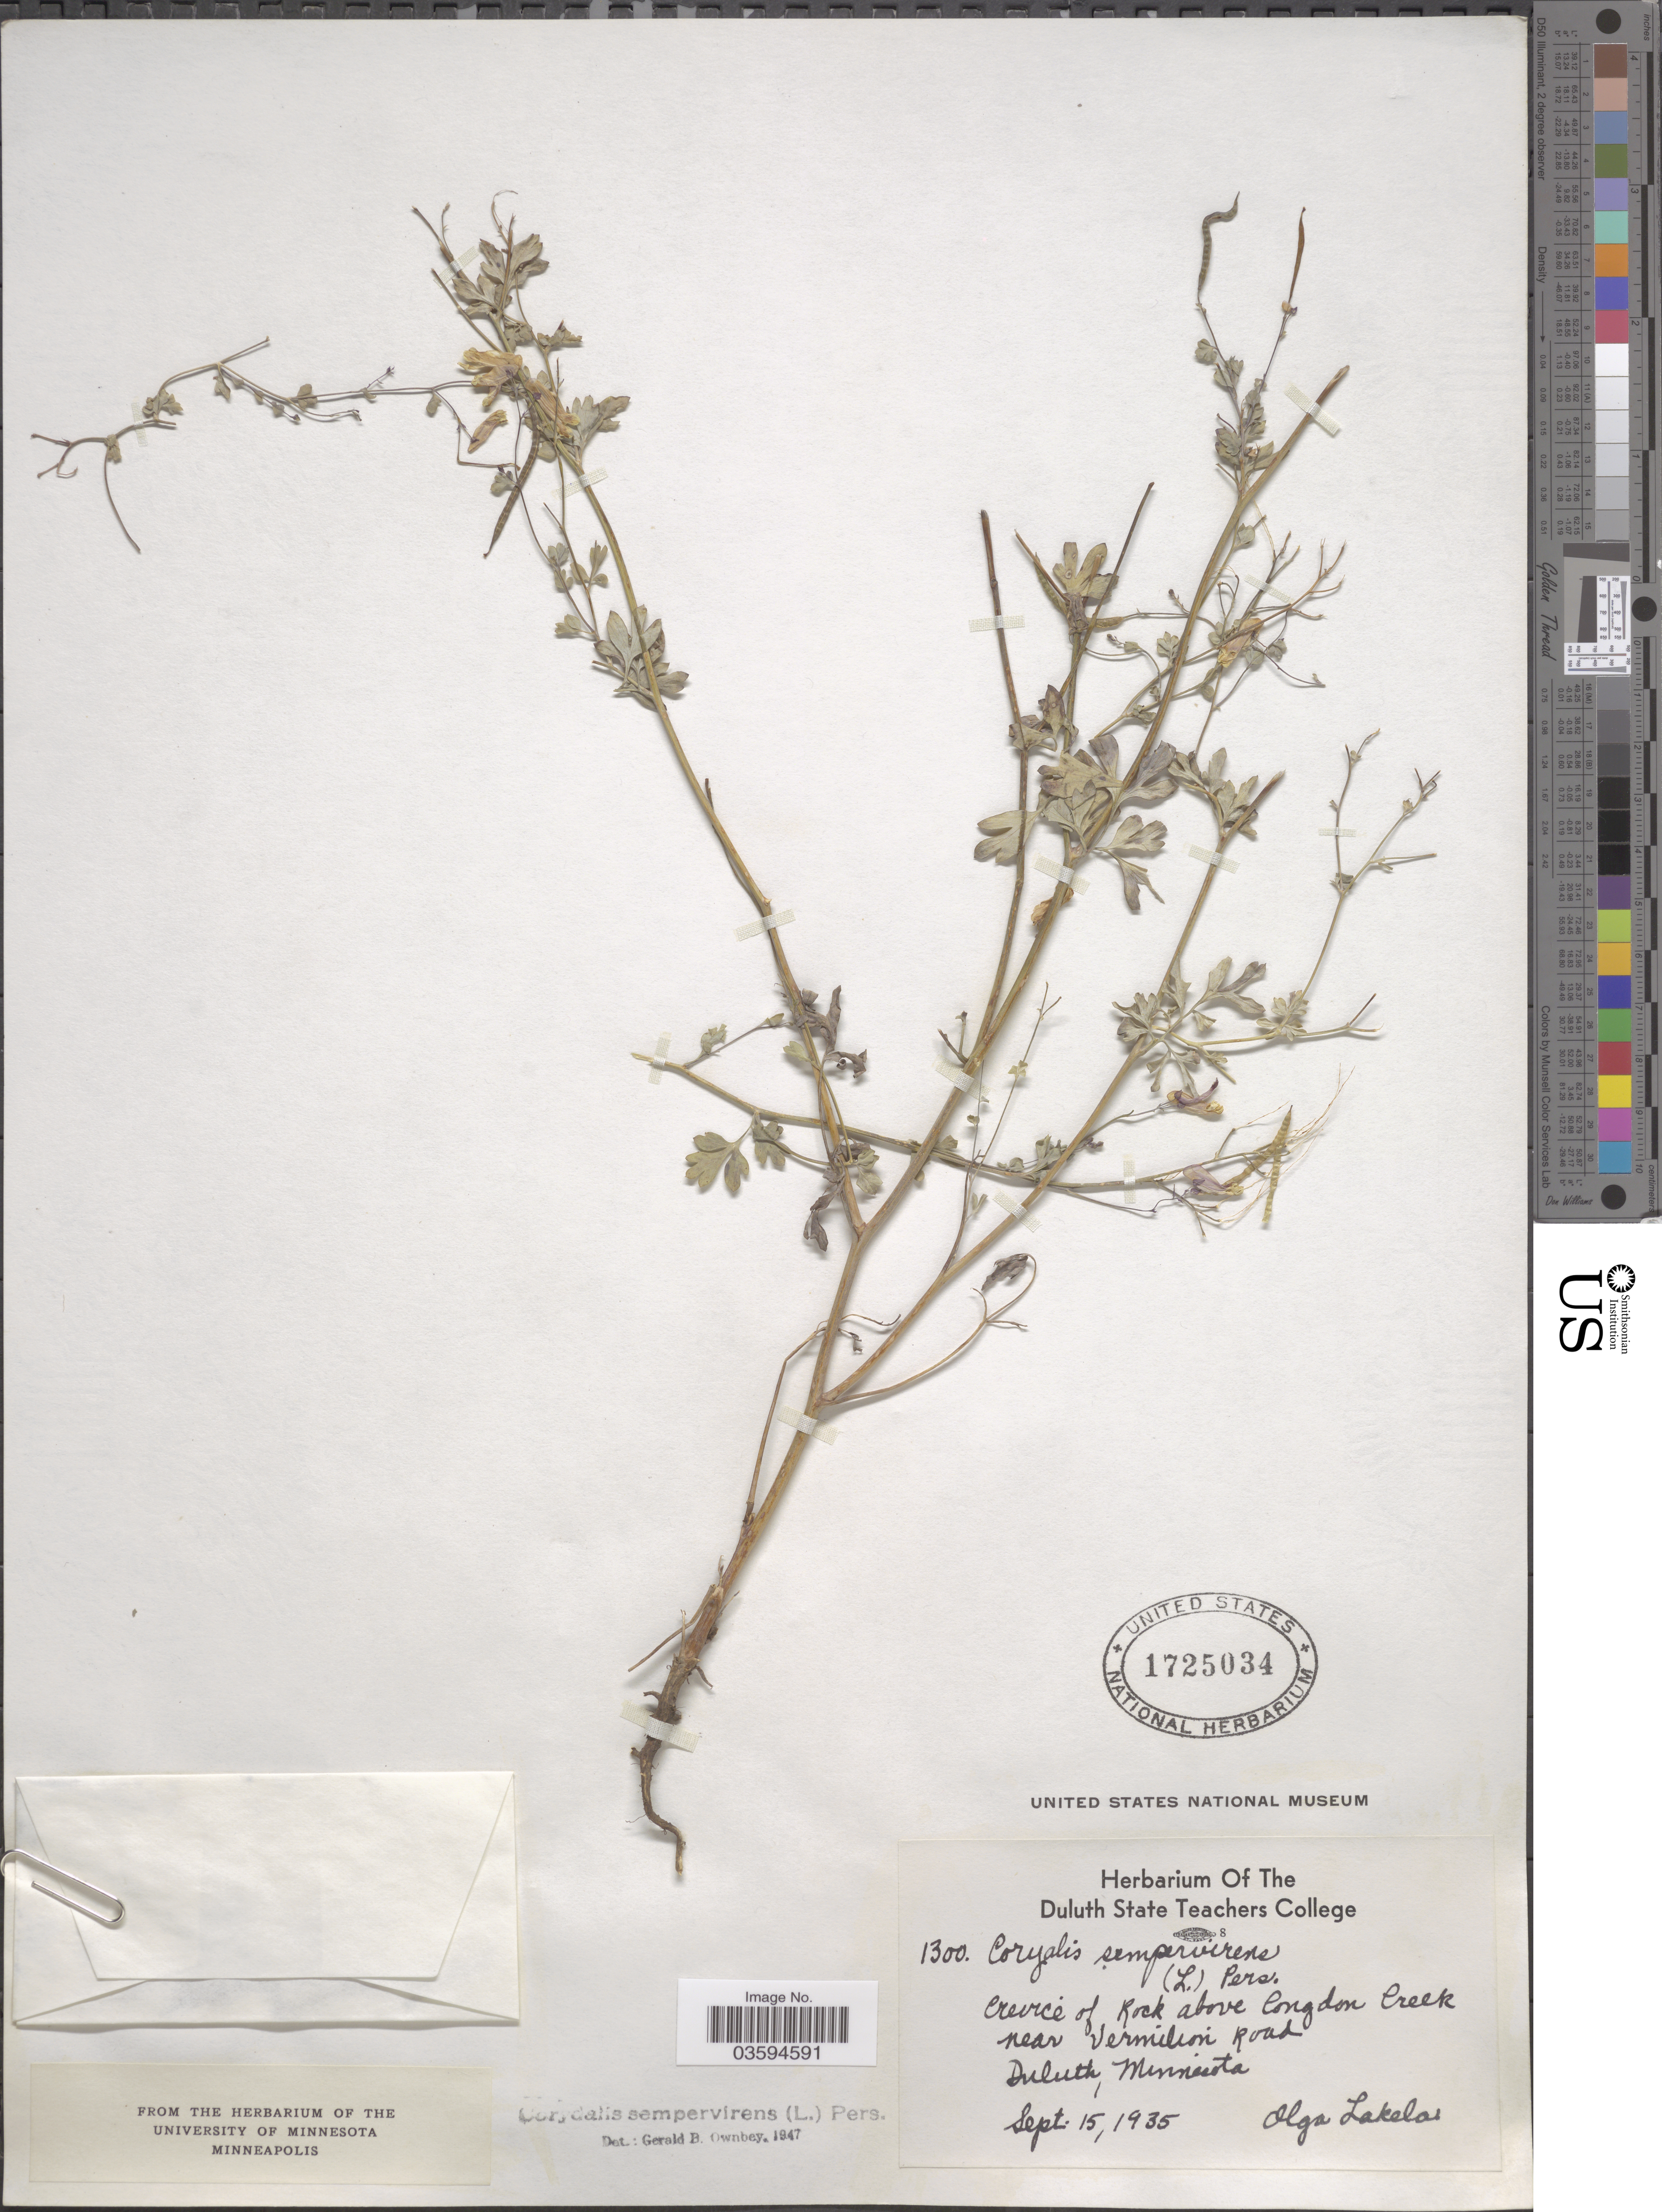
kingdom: Plantae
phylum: Tracheophyta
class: Magnoliopsida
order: Ranunculales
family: Papaveraceae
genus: Capnoides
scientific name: Capnoides sempervirens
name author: (L.) Borkh.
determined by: Strong, M. T., (US), Smithsonian Institution - National Museum of Natural History (UNITED STATES)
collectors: O. K. Lakela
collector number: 1300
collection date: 1935-09-15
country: United States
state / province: Minnesota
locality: Crevice of Rock above Congdon Creek near Vermilion Road. Duluth.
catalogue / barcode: US 1725034